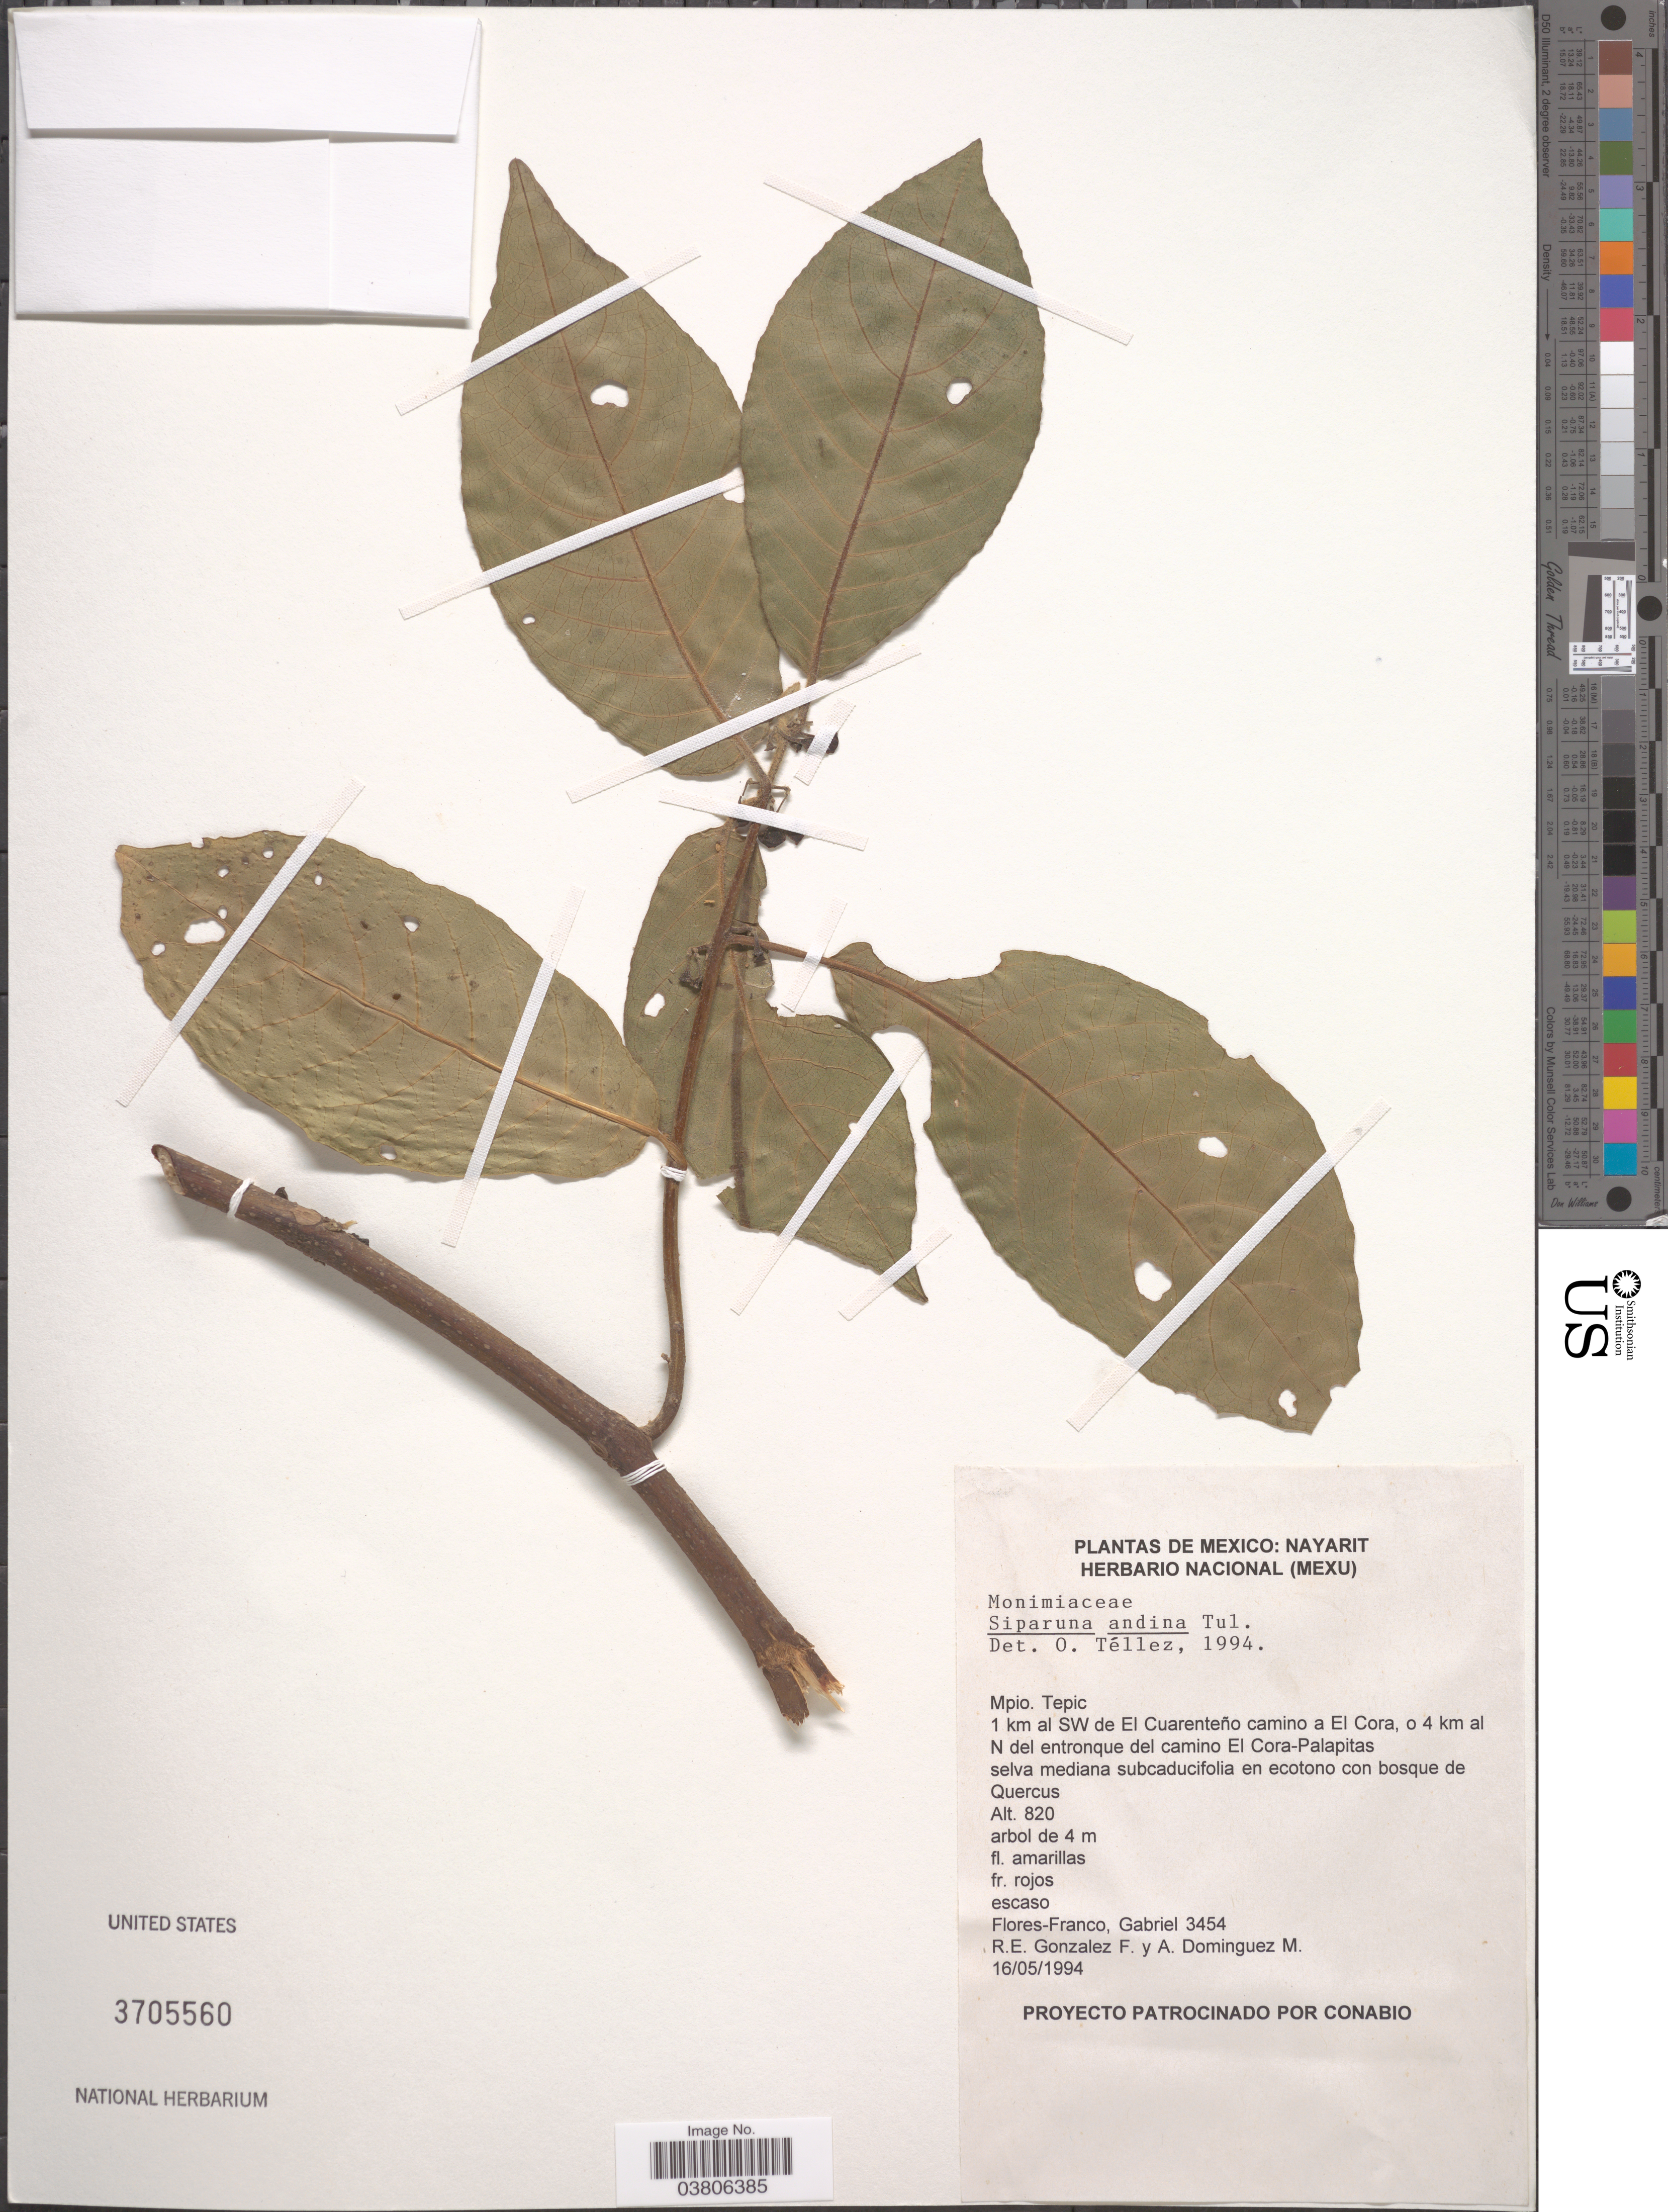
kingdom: Plantae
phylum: Tracheophyta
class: Magnoliopsida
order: Laurales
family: Siparunaceae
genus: Siparuna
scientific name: Siparuna andina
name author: (Tul.) A. DC.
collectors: G. Flores F., R. E. Gonzalez F. & A. Dominguez M.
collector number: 3454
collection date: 1994-05-16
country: Mexico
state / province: Nayarit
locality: Mpio. Tepic. 1 km al SW de El Cuarenteño camino a El Cora, o 4 km al N del entronque del camino El Cora-Palapitas.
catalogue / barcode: US 3705560